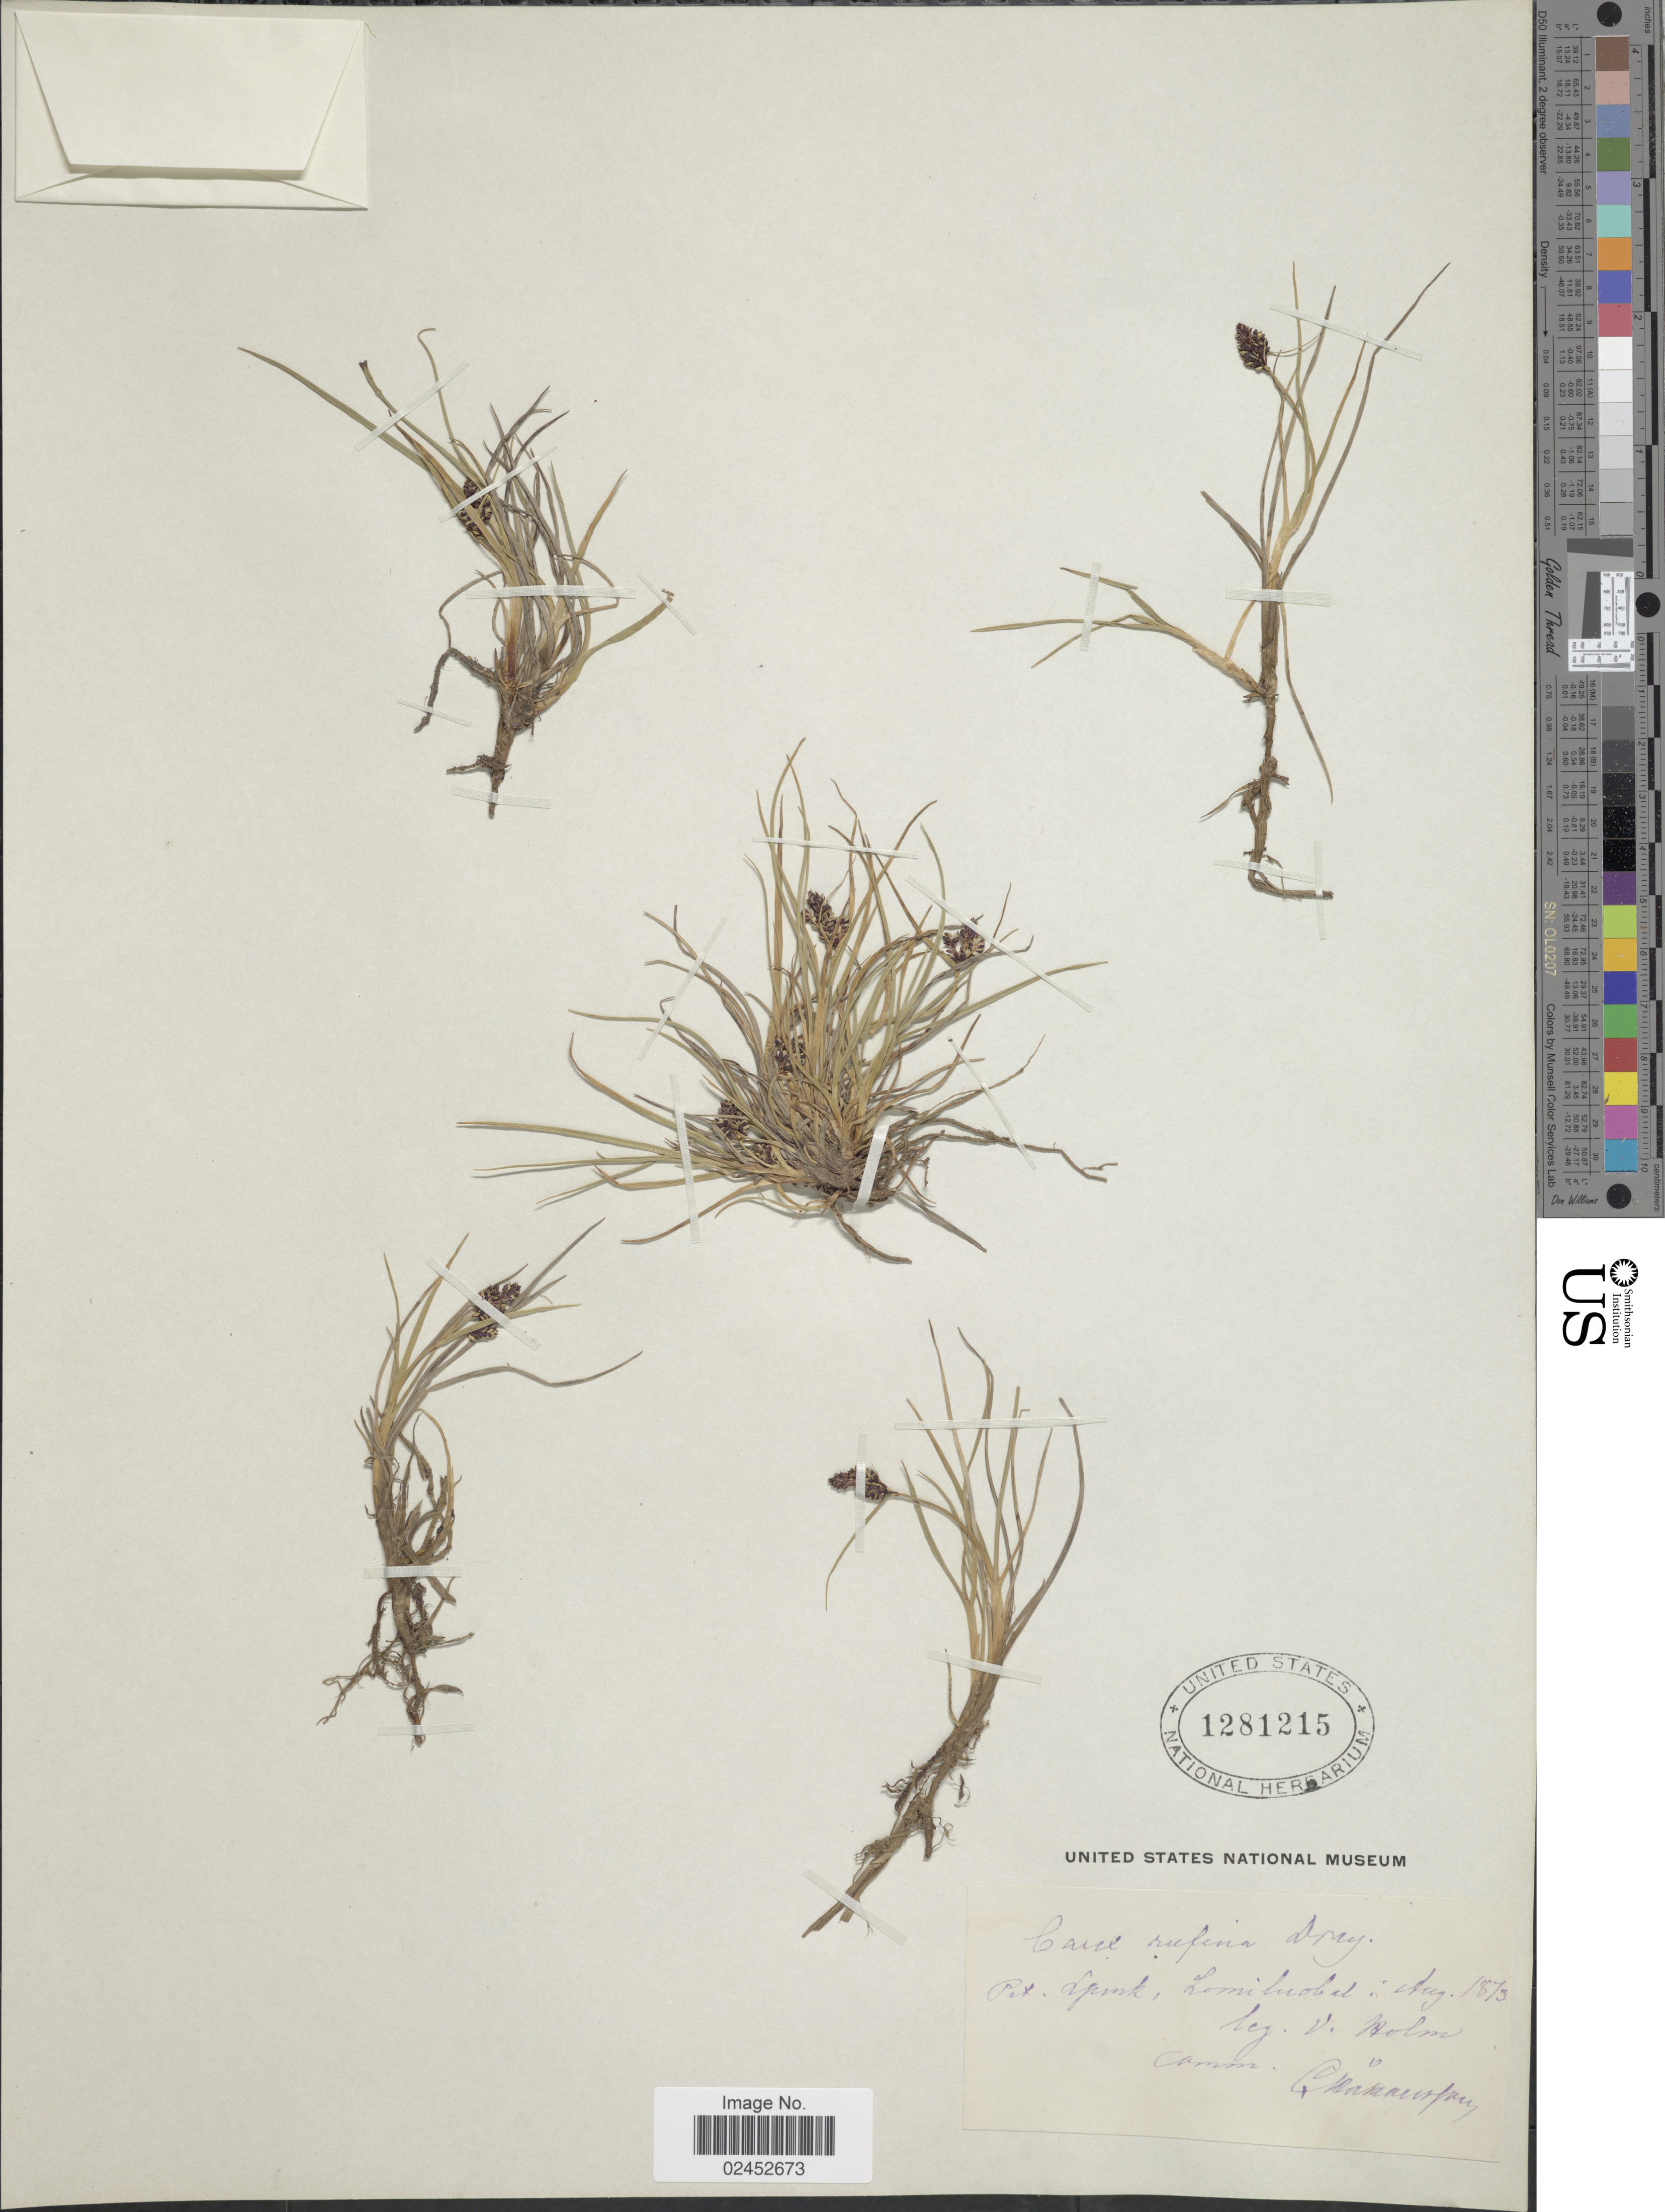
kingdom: Plantae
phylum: Tracheophyta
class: Liliopsida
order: Poales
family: Cyperaceae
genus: Carex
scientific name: Carex rufina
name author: Drejer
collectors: V. Holm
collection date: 1873-08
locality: Pet. Lpmk, Lomiknobal. [interpreted]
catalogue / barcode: US 1281215